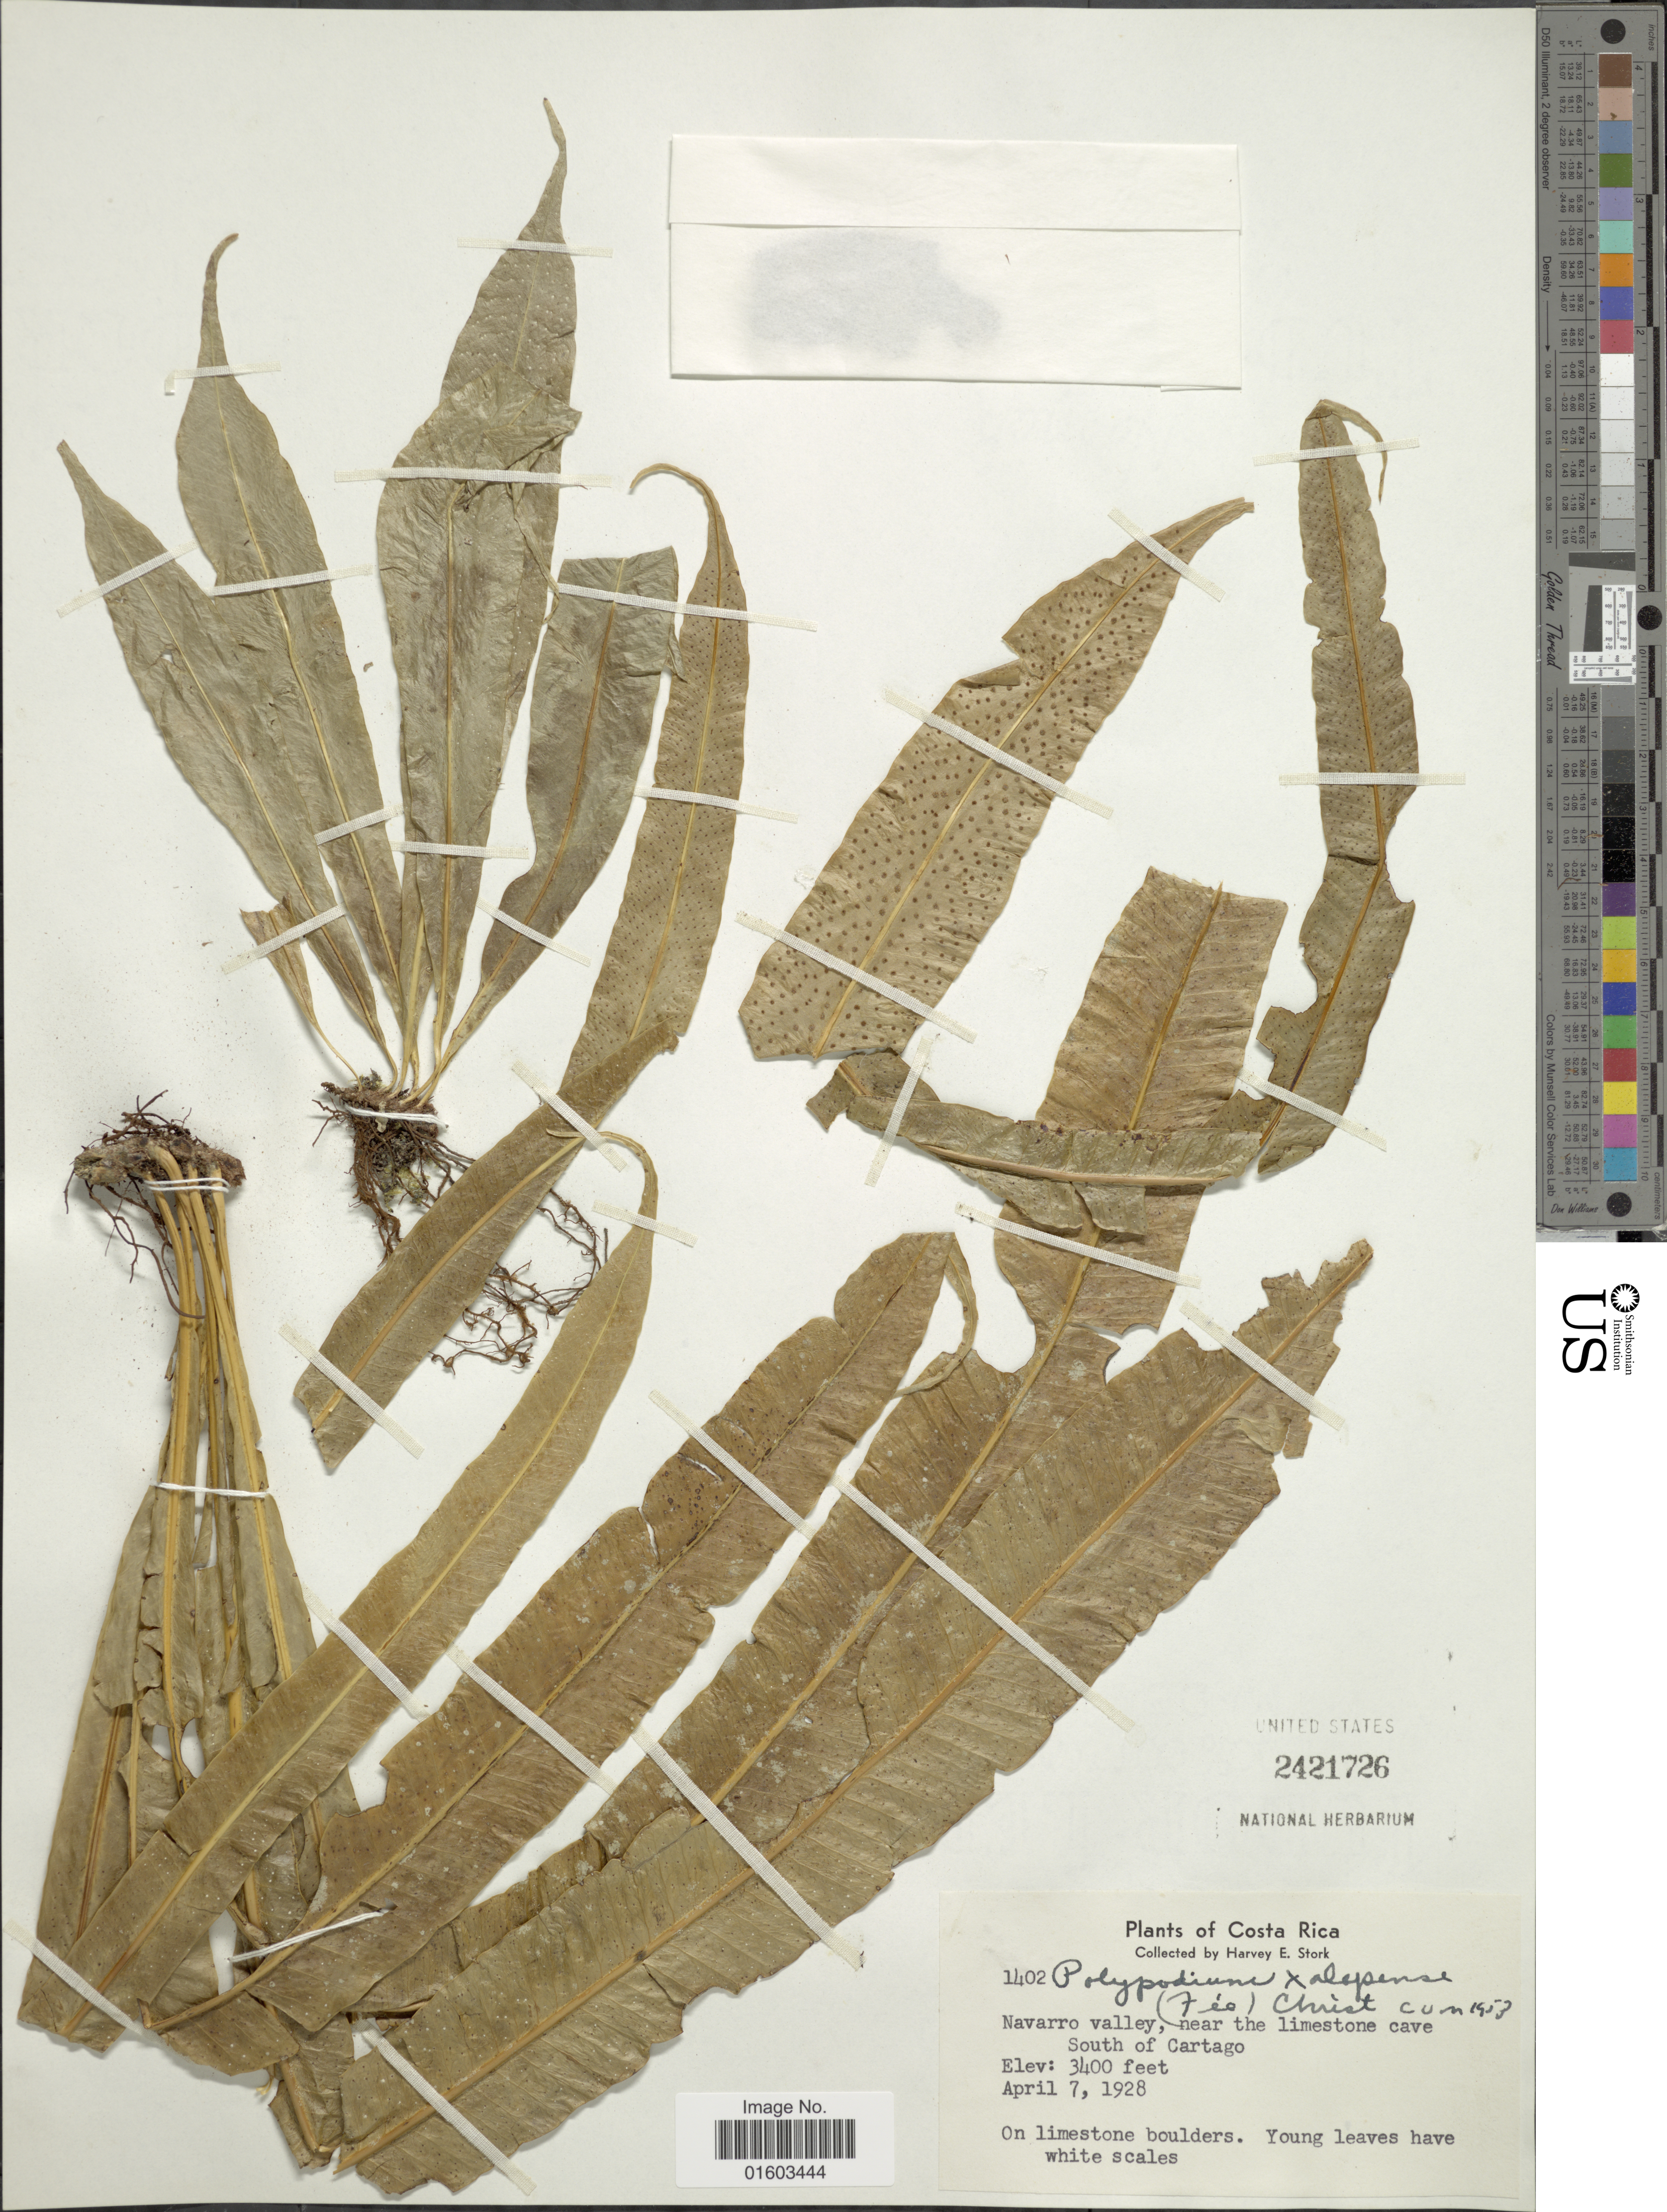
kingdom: Plantae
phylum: Tracheophyta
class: Polypodiopsida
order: Polypodiales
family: Polypodiaceae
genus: Campyloneurum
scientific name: Campyloneurum xalapense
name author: Fée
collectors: H. E. Stork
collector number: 1402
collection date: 1928-04-07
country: Costa Rica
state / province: Cartago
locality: Navarro valley, near the Limestone cave South of Cartago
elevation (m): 1036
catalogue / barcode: US 2421726